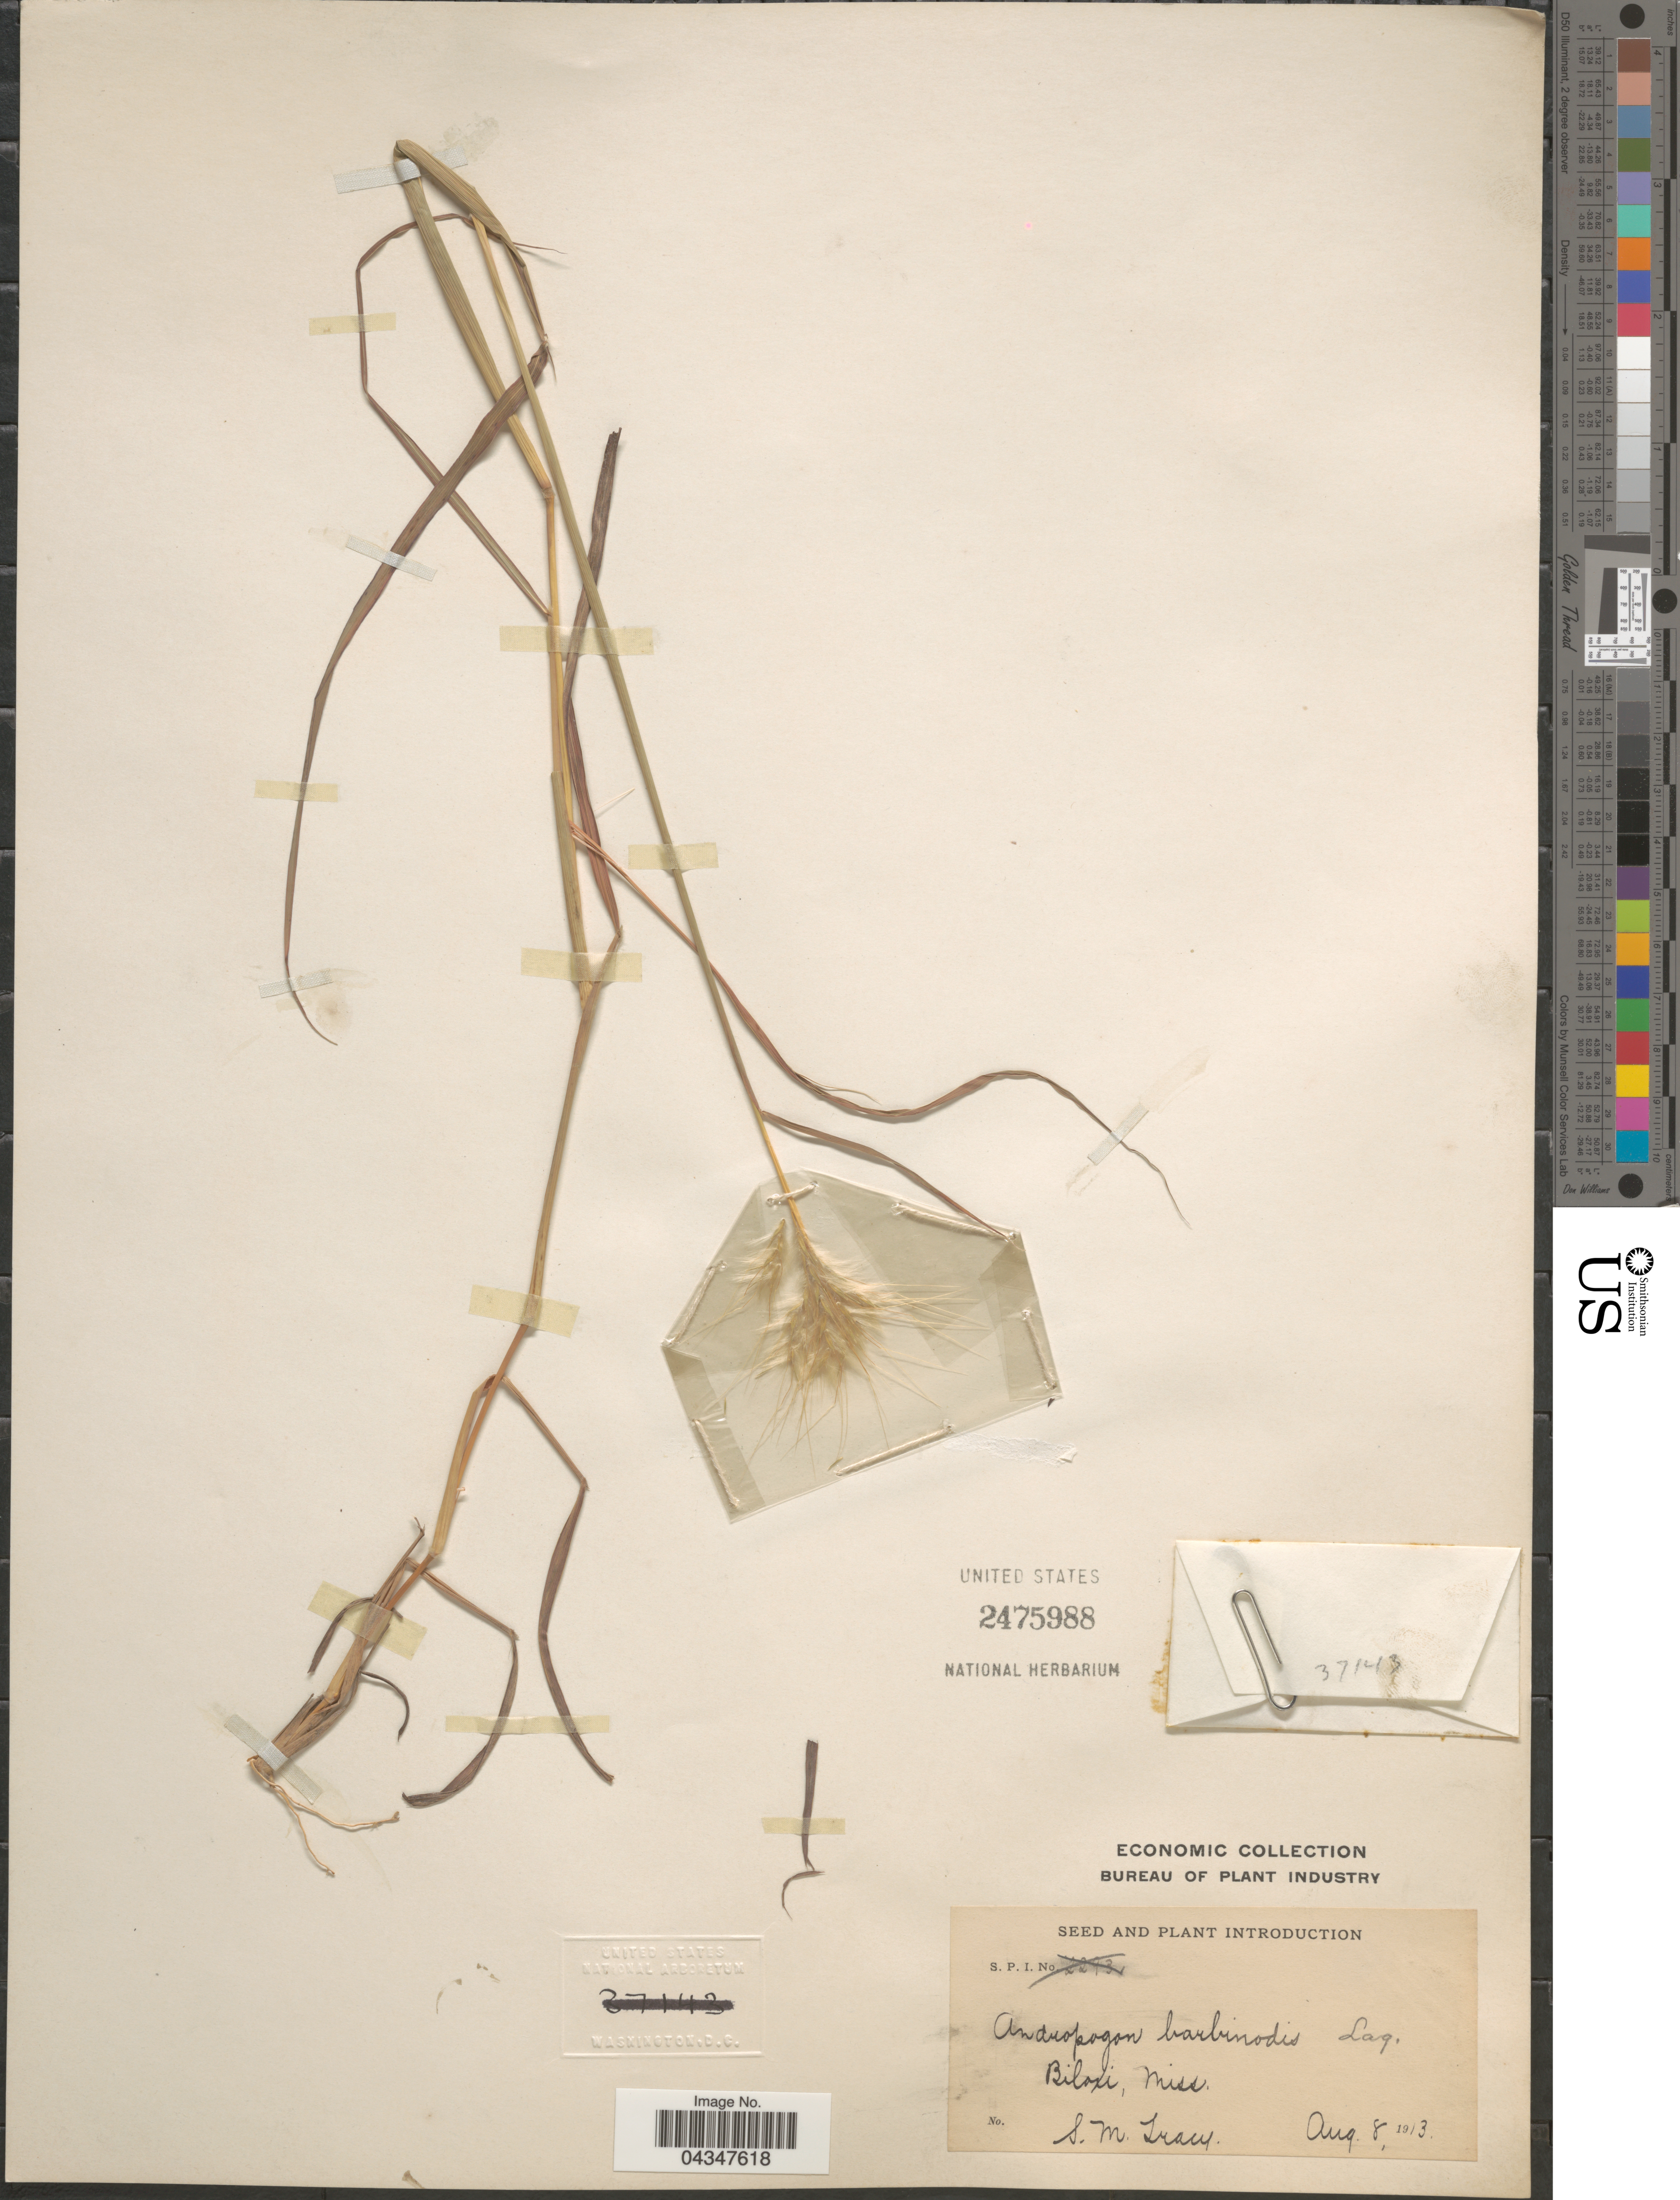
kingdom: Plantae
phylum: Tracheophyta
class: Liliopsida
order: Poales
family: Poaceae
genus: Bothriochloa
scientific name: Bothriochloa barbinodis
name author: (Lag.) Herter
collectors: S. M. Tracy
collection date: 1913-08-08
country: United States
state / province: Mississippi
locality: Biloxi.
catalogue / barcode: US 2475988